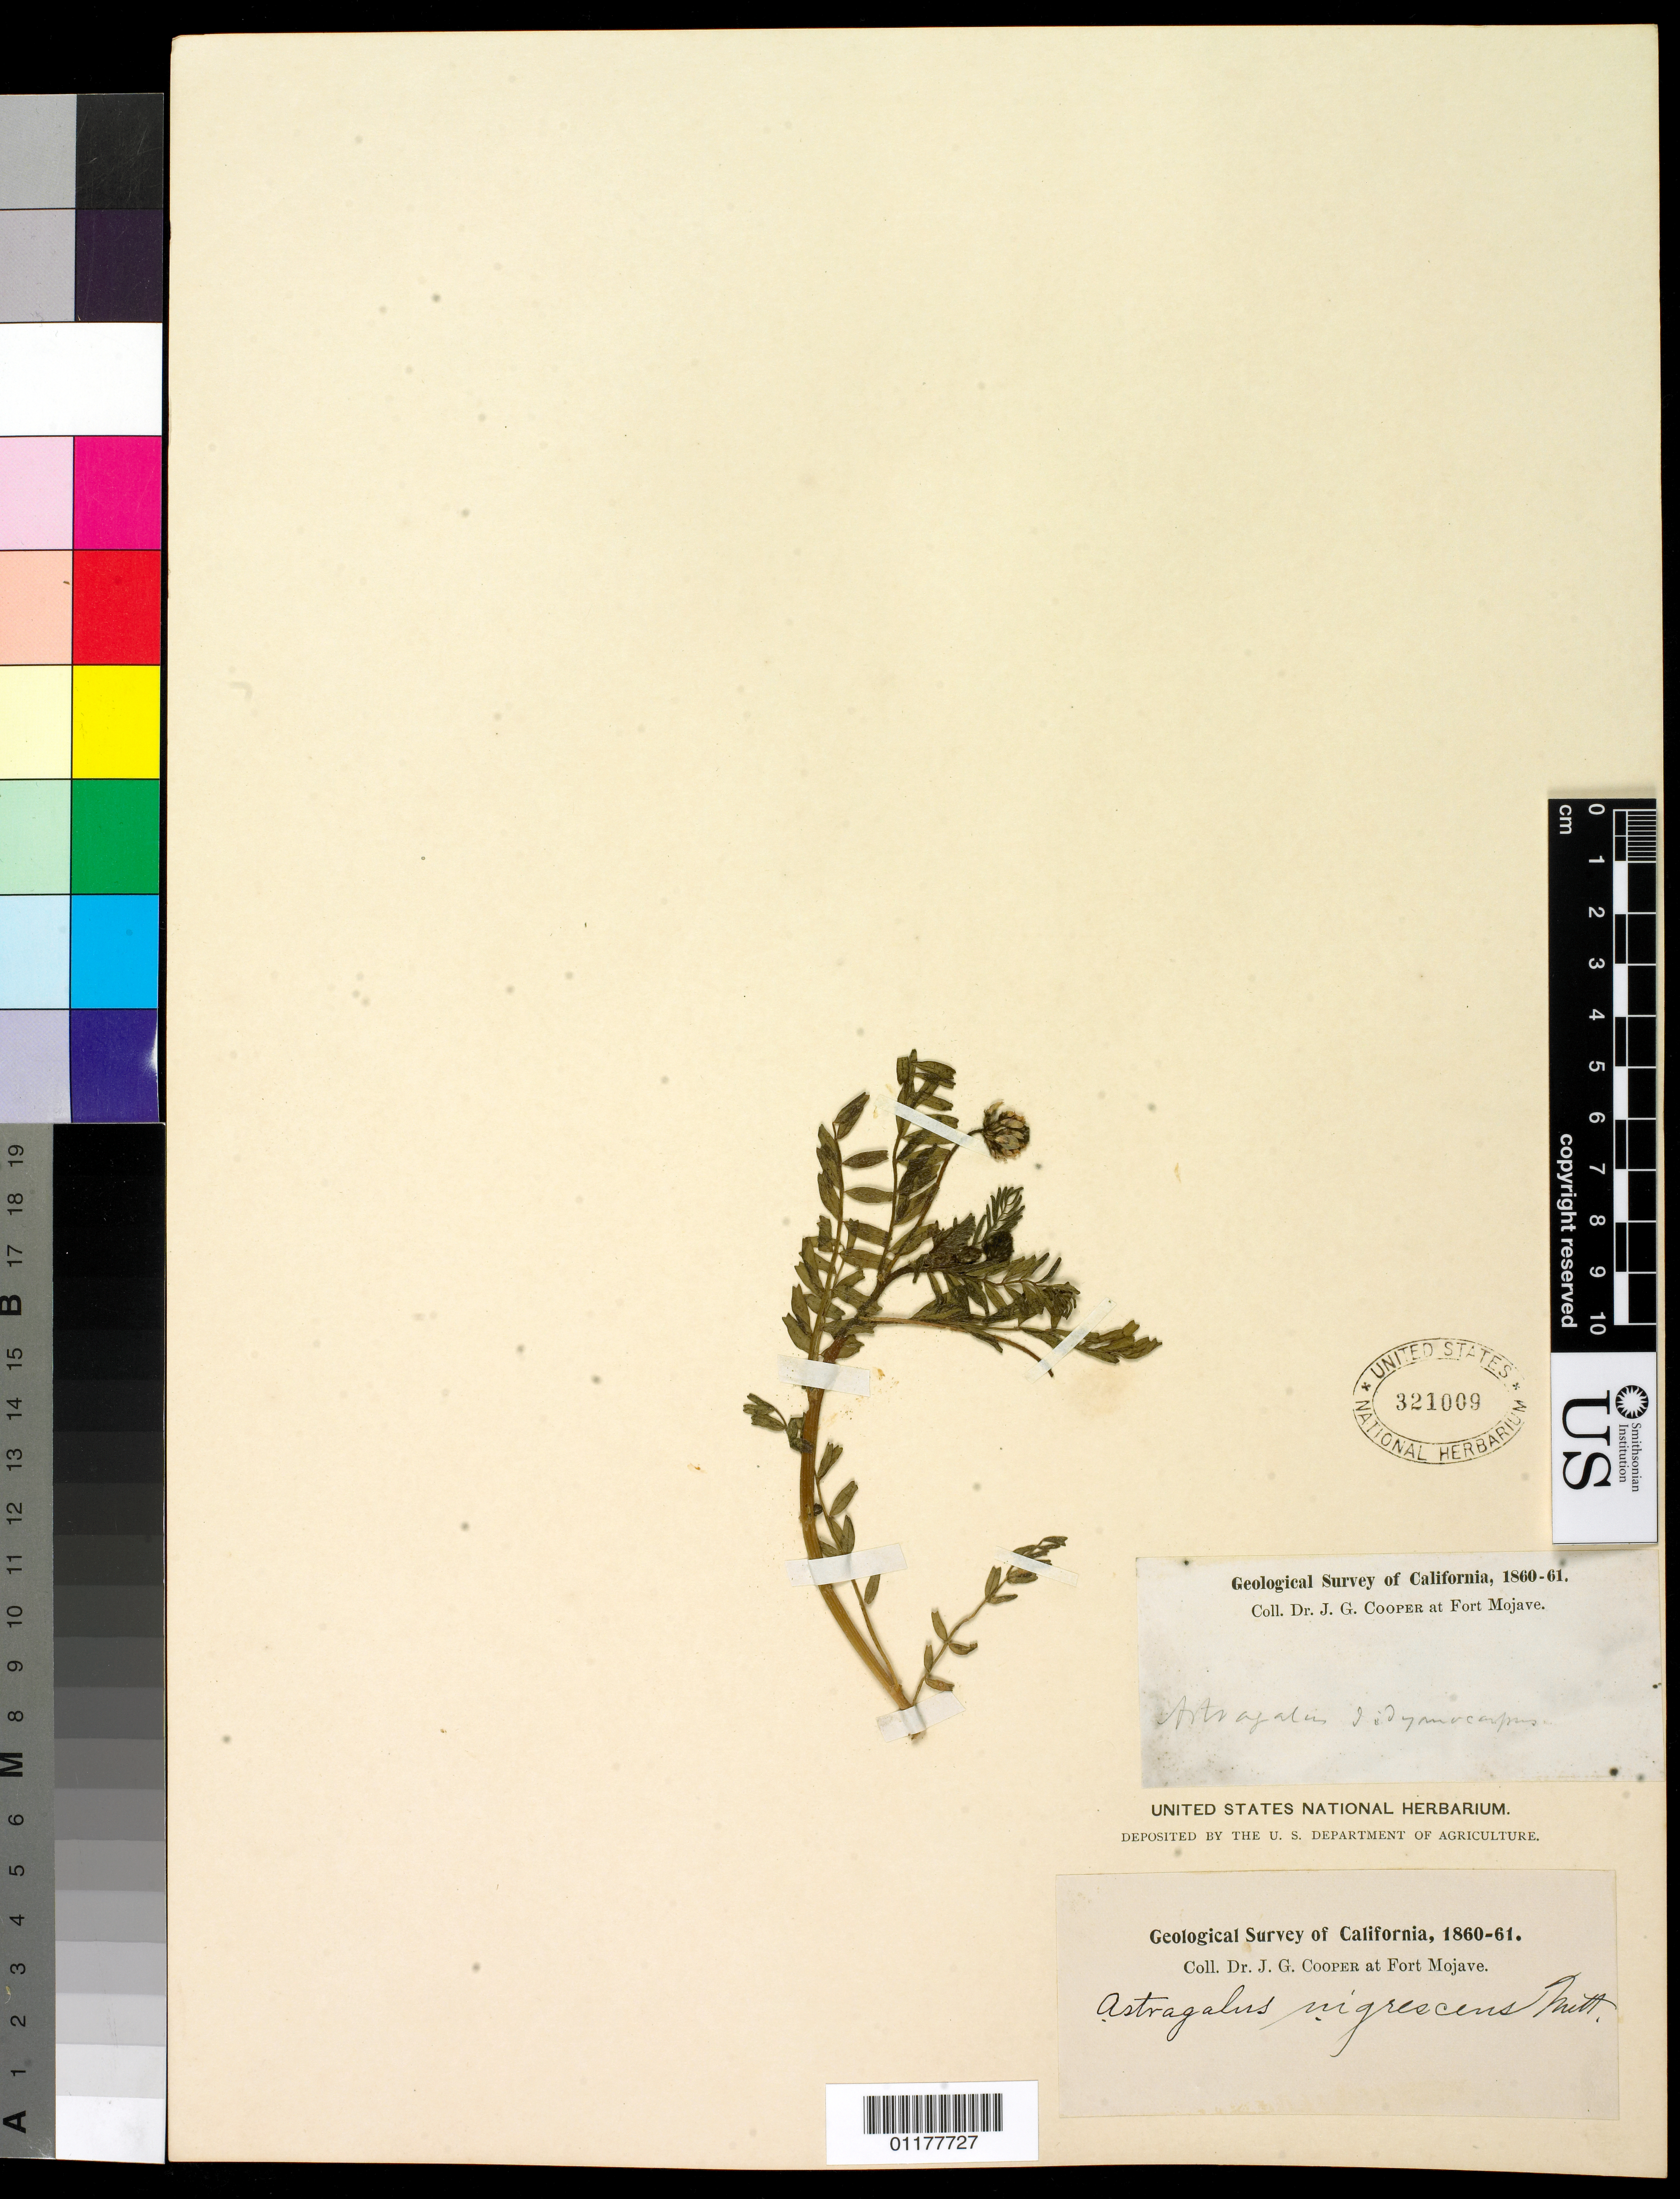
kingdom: Plantae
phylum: Tracheophyta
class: Magnoliopsida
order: Fabales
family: Fabaceae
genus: Astragalus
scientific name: Astragalus didymocarpus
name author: Hook. & Arn.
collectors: J. G. Cooper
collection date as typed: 1860 to -- --- 1867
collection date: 1860/1867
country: United States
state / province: California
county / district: San Bernardino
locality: Fort Mojave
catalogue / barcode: US 321009